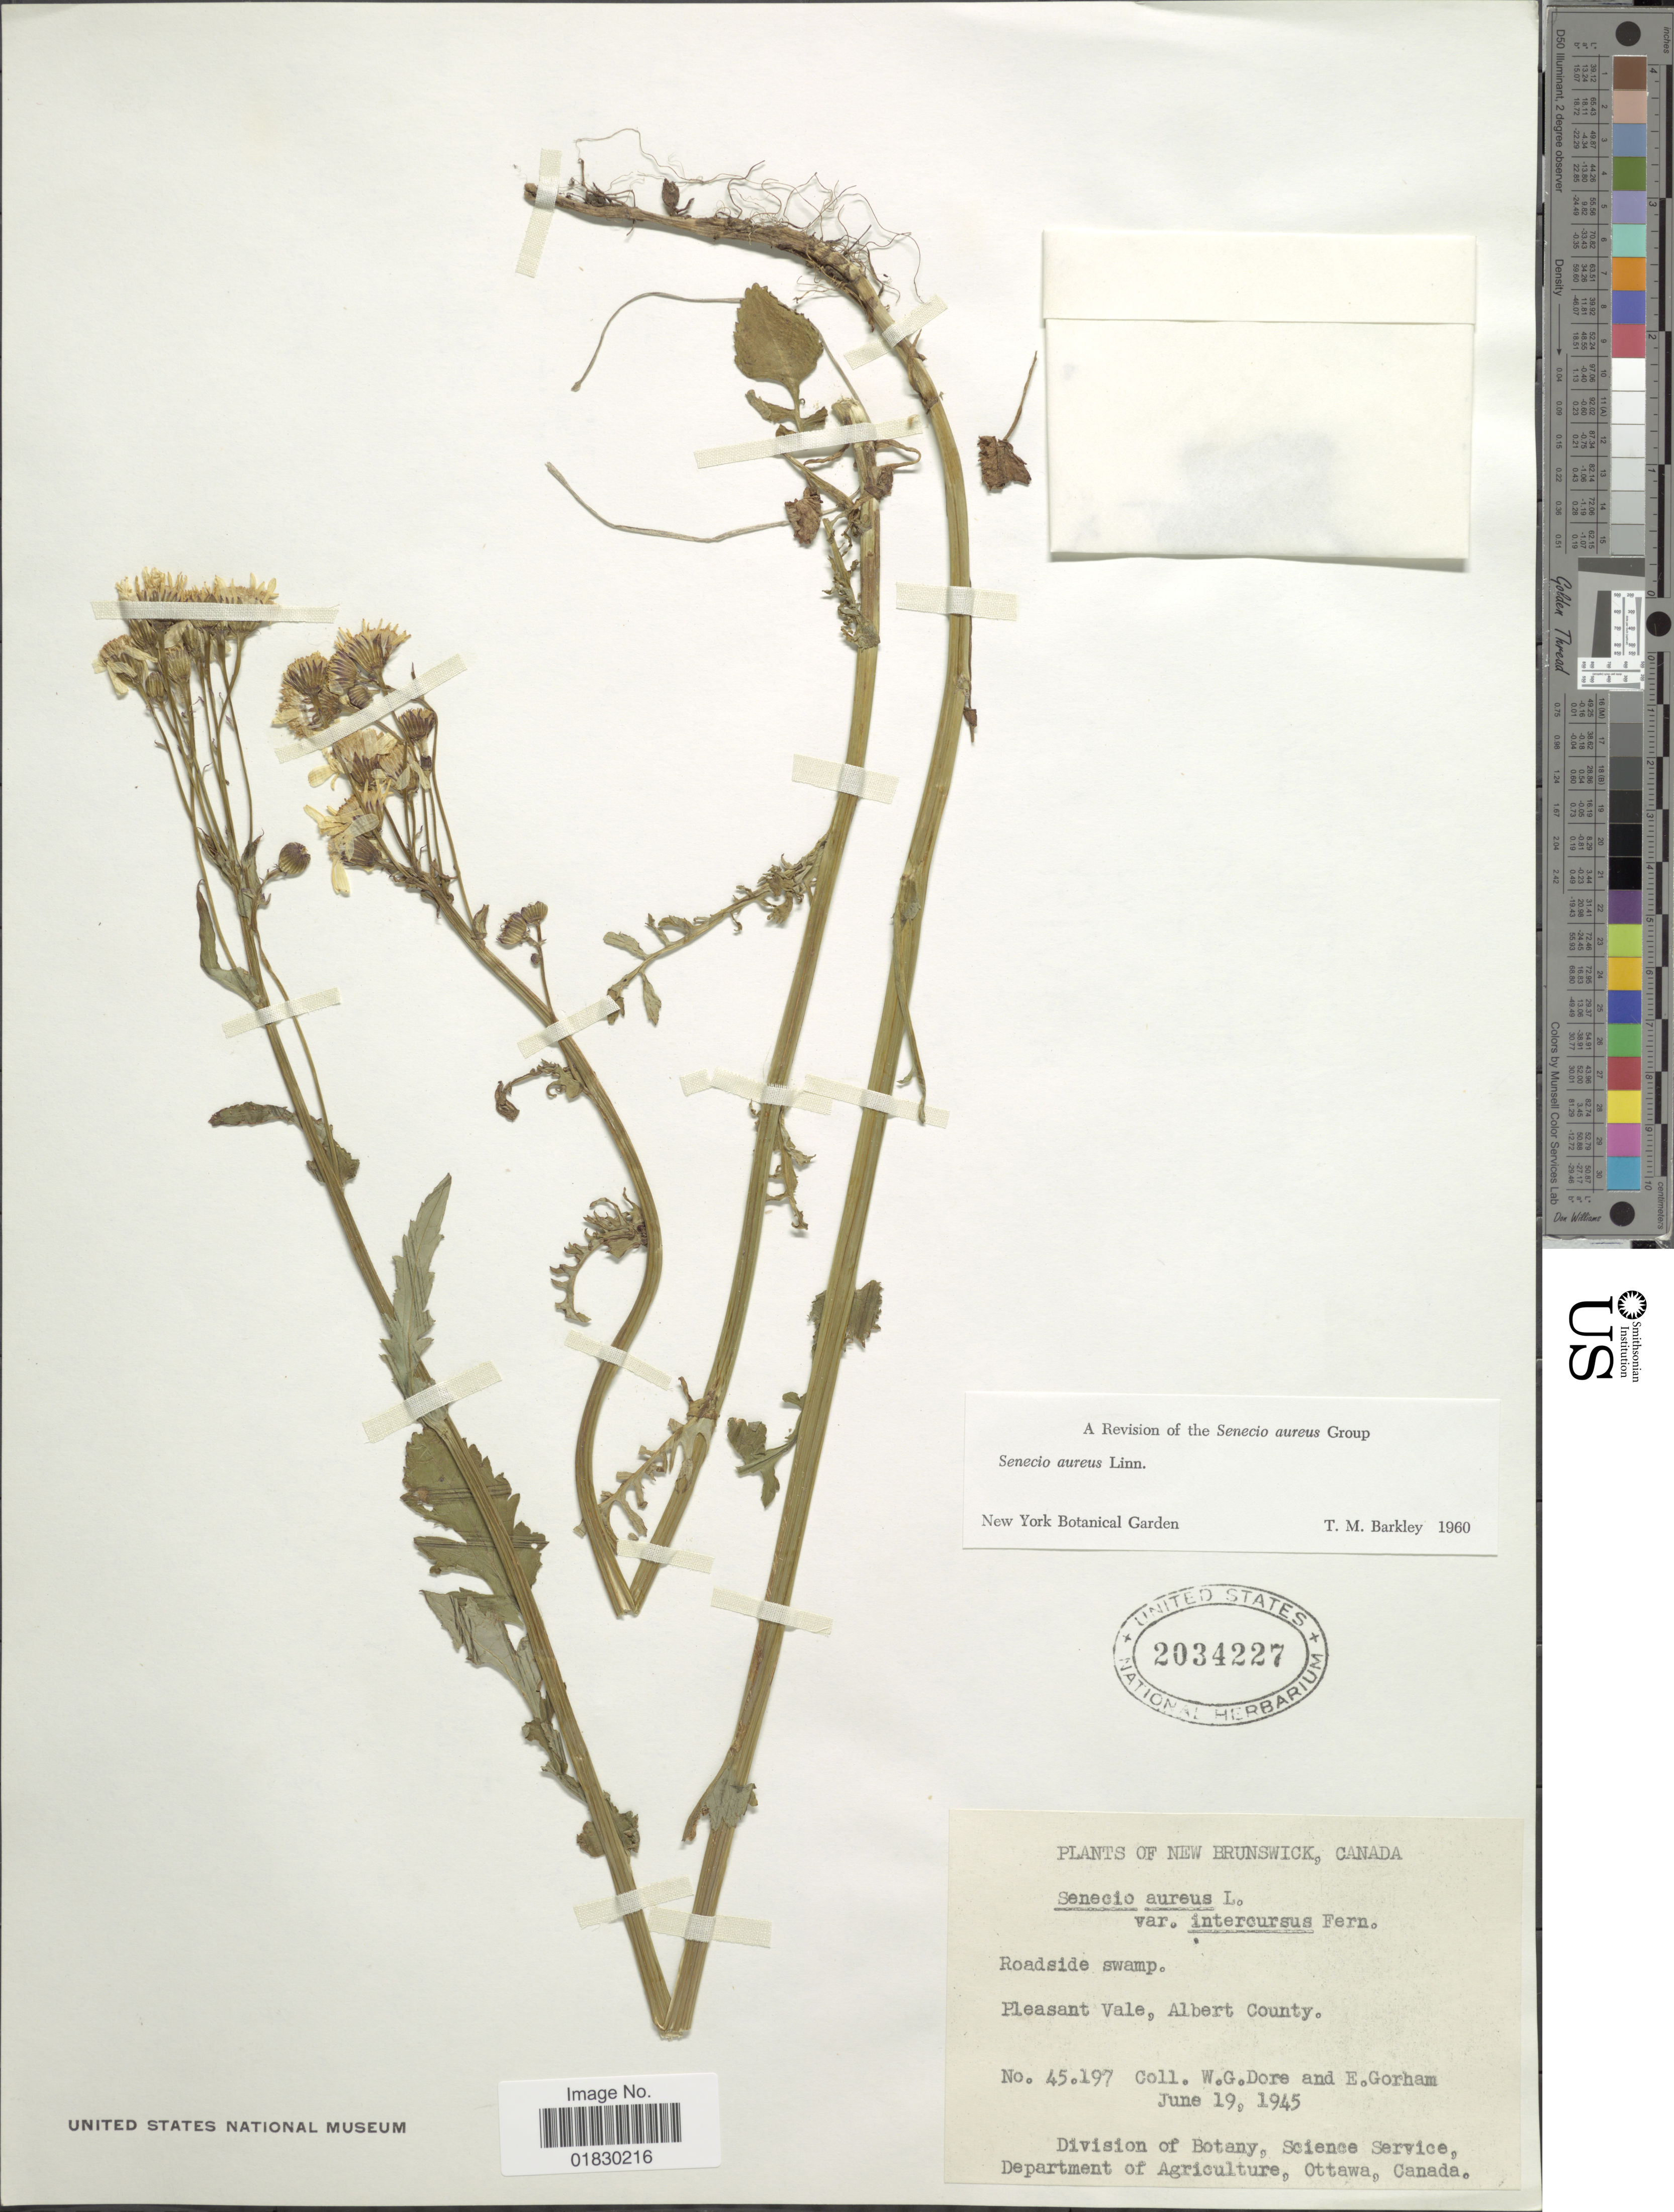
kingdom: Plantae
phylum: Tracheophyta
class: Magnoliopsida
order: Asterales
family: Asteraceae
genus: Packera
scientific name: Packera aurea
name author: (L.) Á. Löve & D. Löve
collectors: W. Dore & E. Gorham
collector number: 45197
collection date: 1945-06-19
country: Canada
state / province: New Brunswick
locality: Pleasant valle, Alberti County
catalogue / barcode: US 2034227